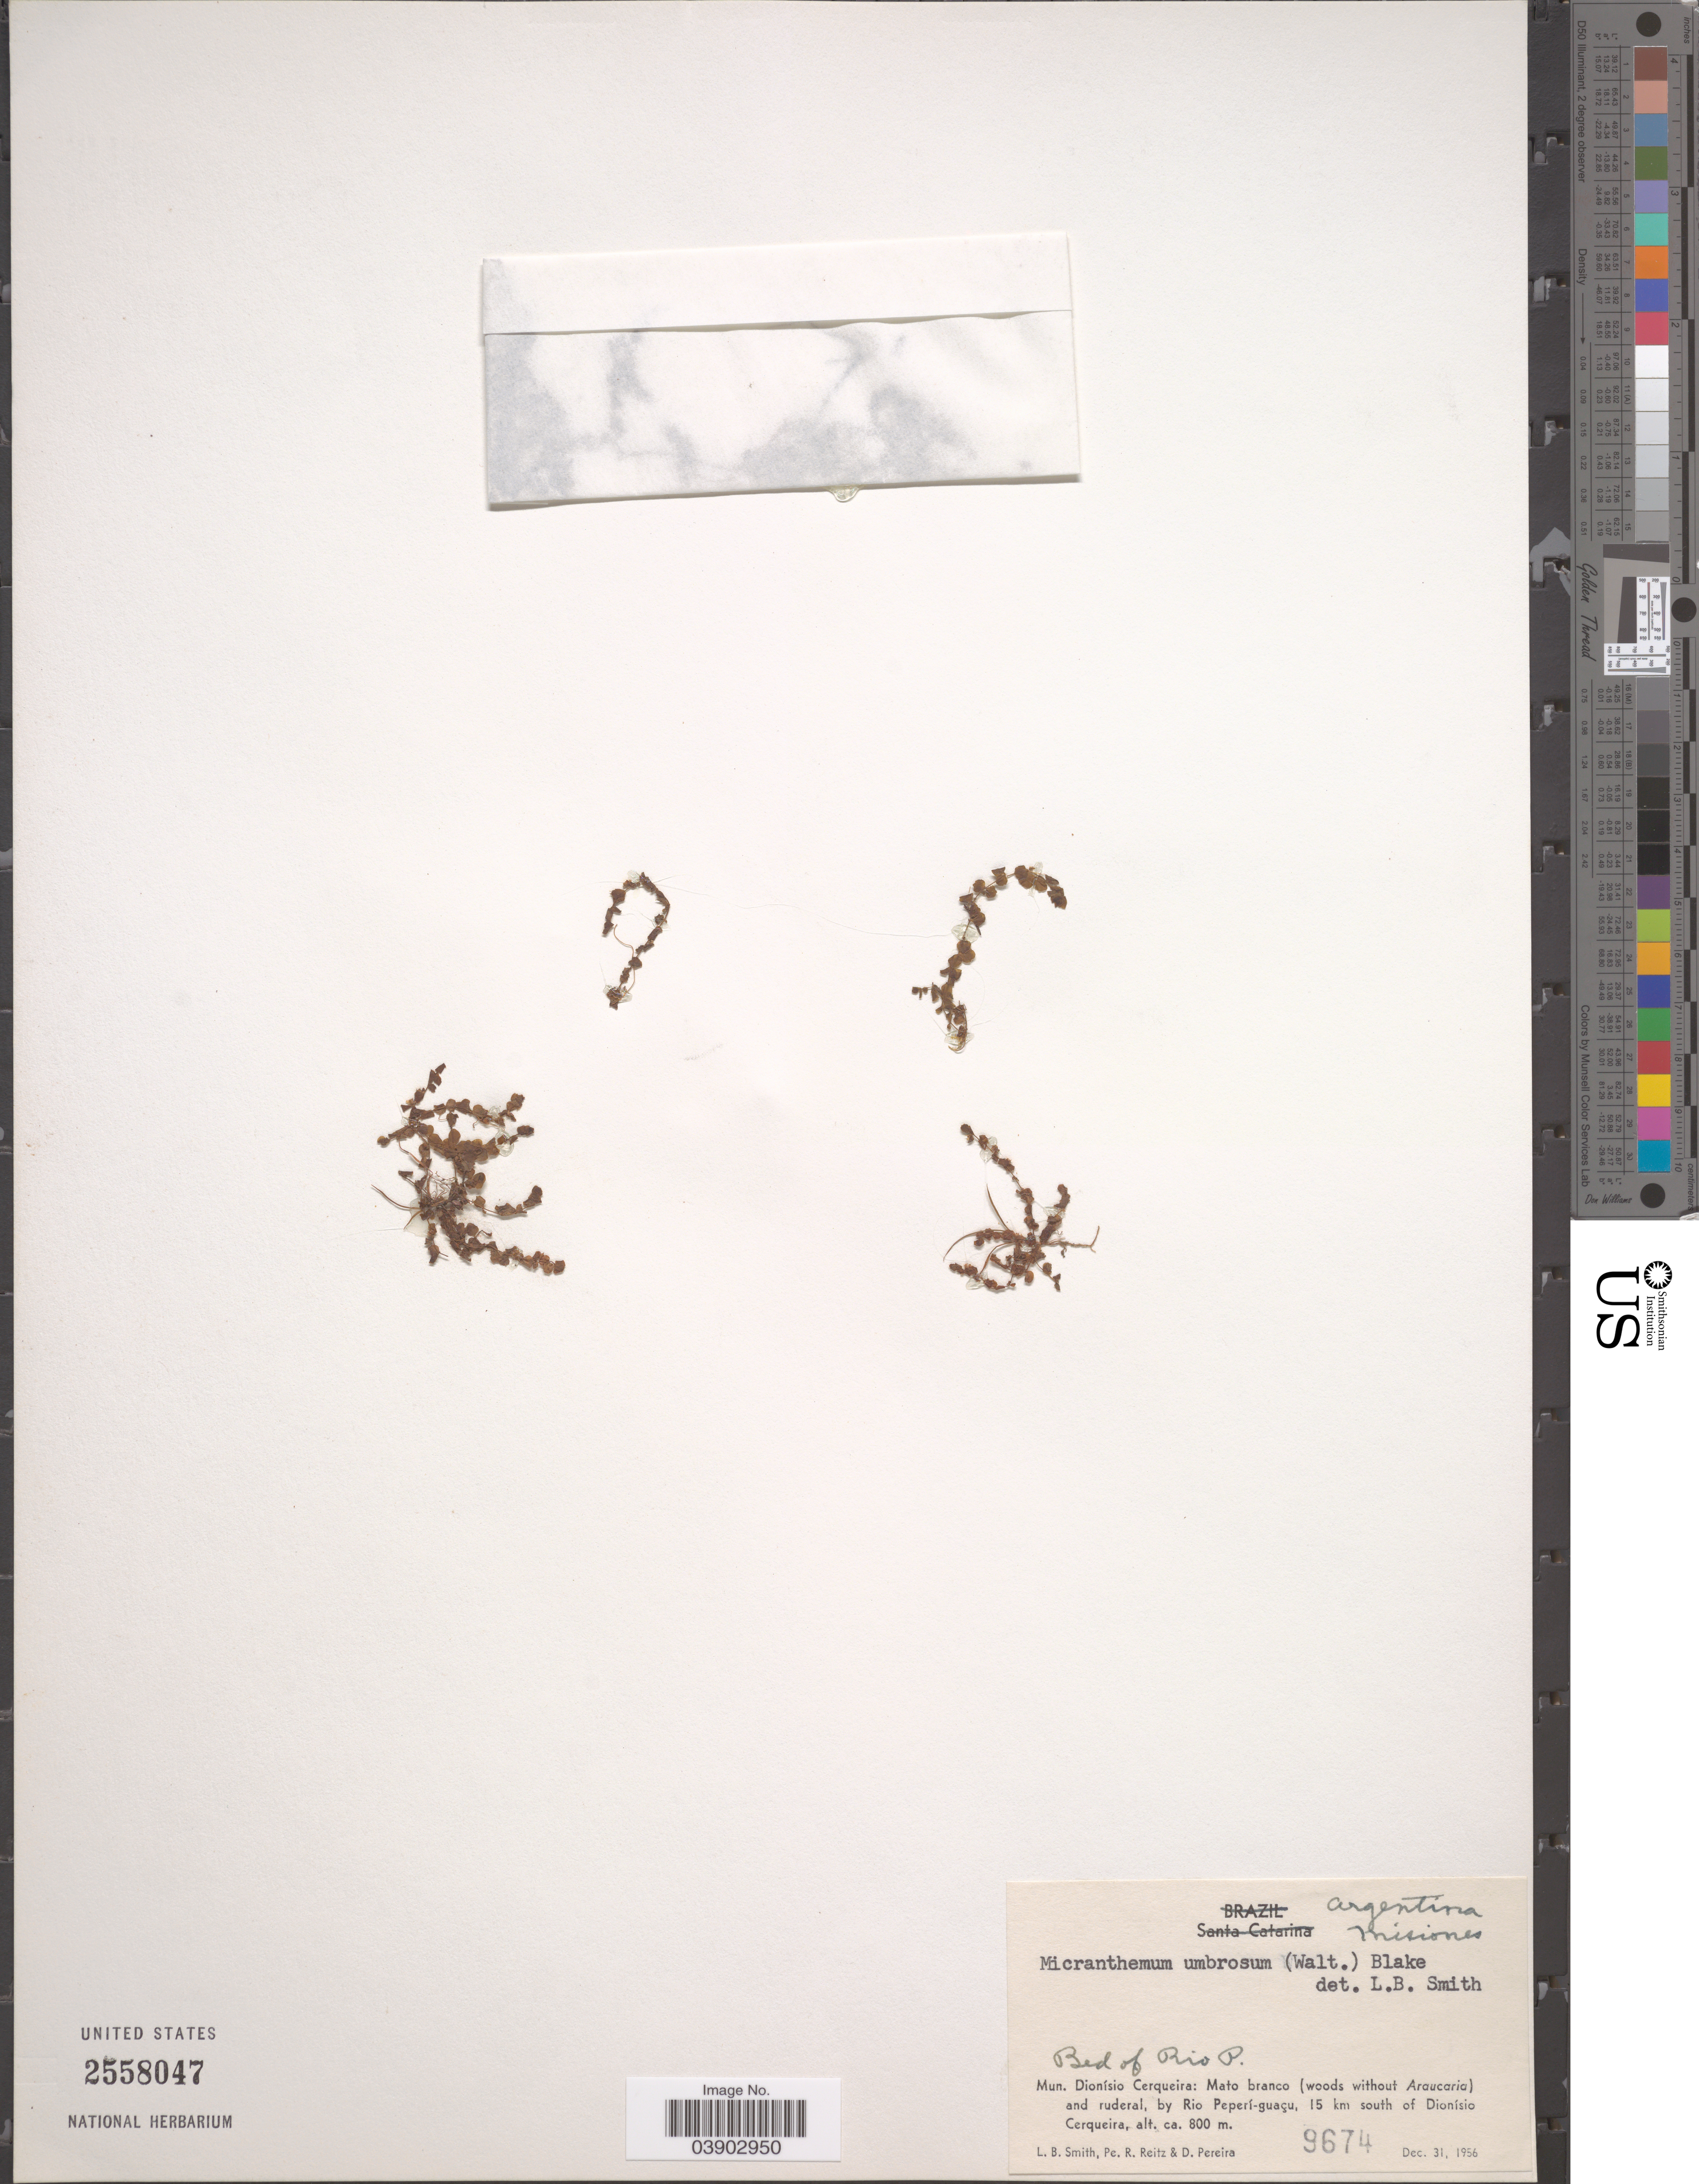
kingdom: Plantae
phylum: Tracheophyta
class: Magnoliopsida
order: Lamiales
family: Linderniaceae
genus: Micranthemum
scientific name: Micranthemum umbrosum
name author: (J.F. Gmel.) S.F. Blake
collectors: L. Smith, R. Reitz & D. Pereira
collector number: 9674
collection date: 1956-12-31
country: Argentina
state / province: Misiones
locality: Bed of Rio P. Mun. Dionísio Cerqueira: Mato branco, by Rio Peperí-guaçu, 5 km south of Dionísio Cerqueira.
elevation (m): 800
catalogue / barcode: US 2558047